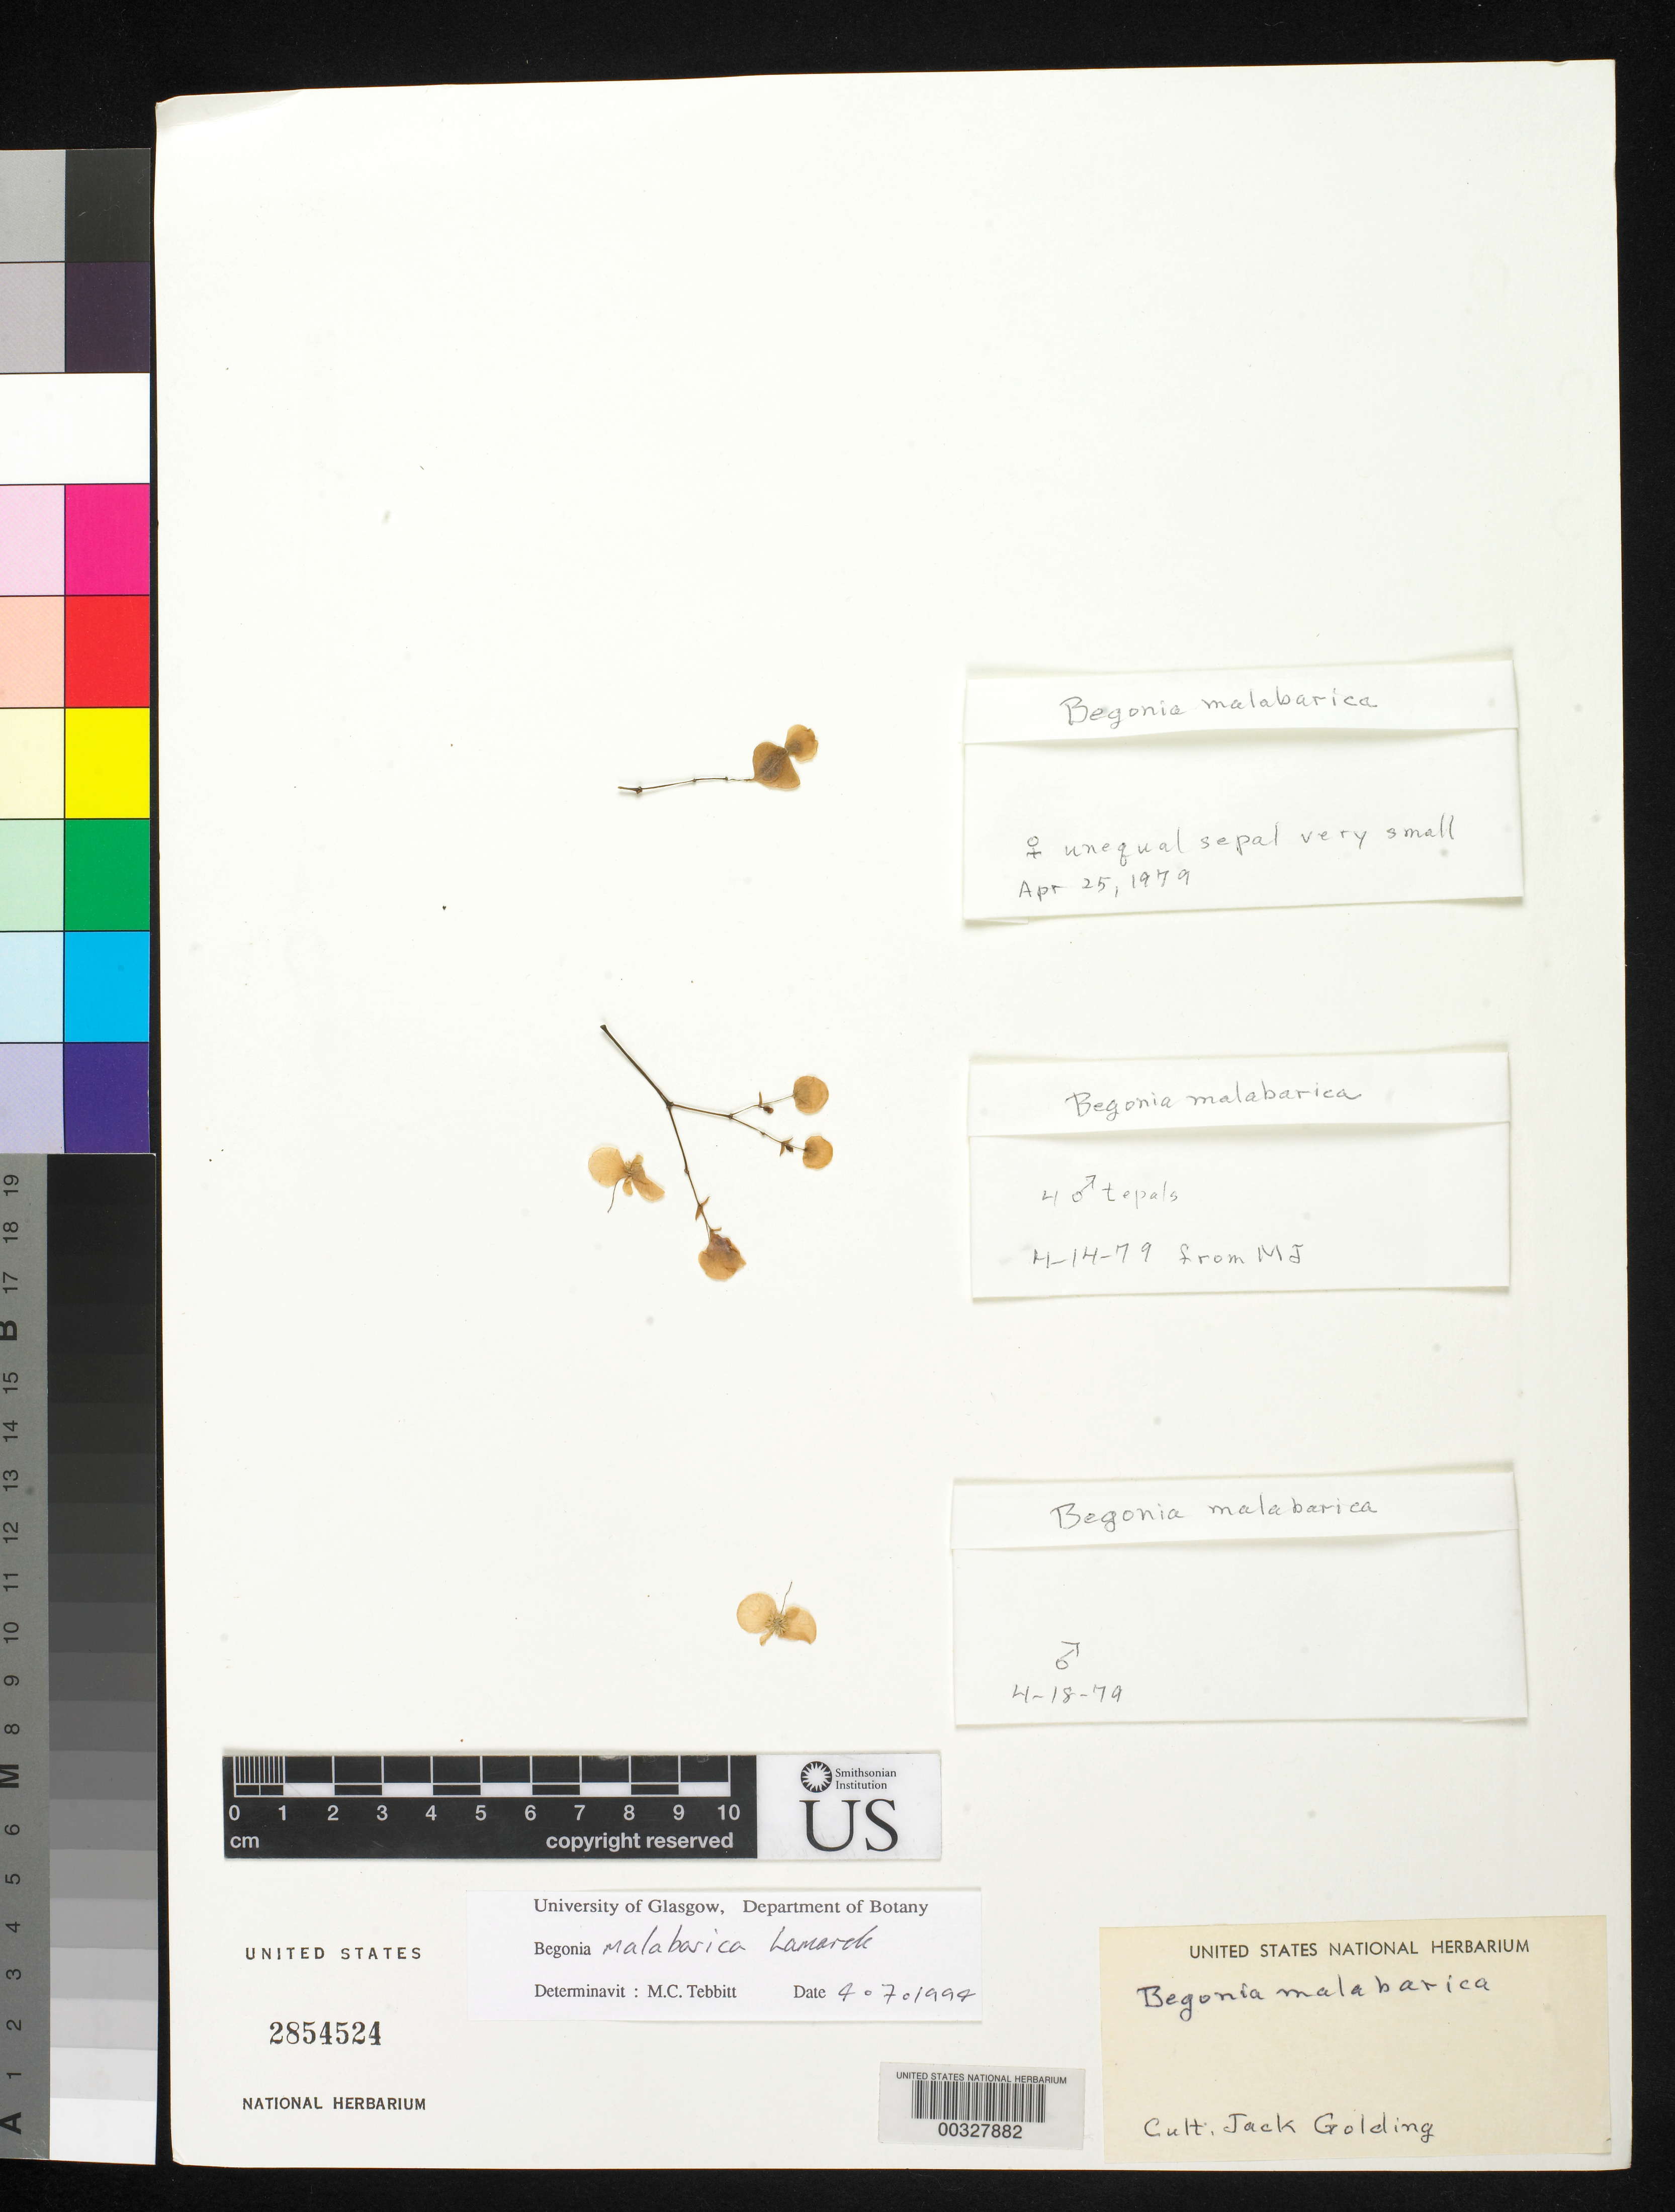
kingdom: Plantae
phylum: Tracheophyta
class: Magnoliopsida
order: Cucurbitales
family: Begoniaceae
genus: Begonia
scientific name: Begonia malabarica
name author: Lam.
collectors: J. Golding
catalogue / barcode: US 2854524